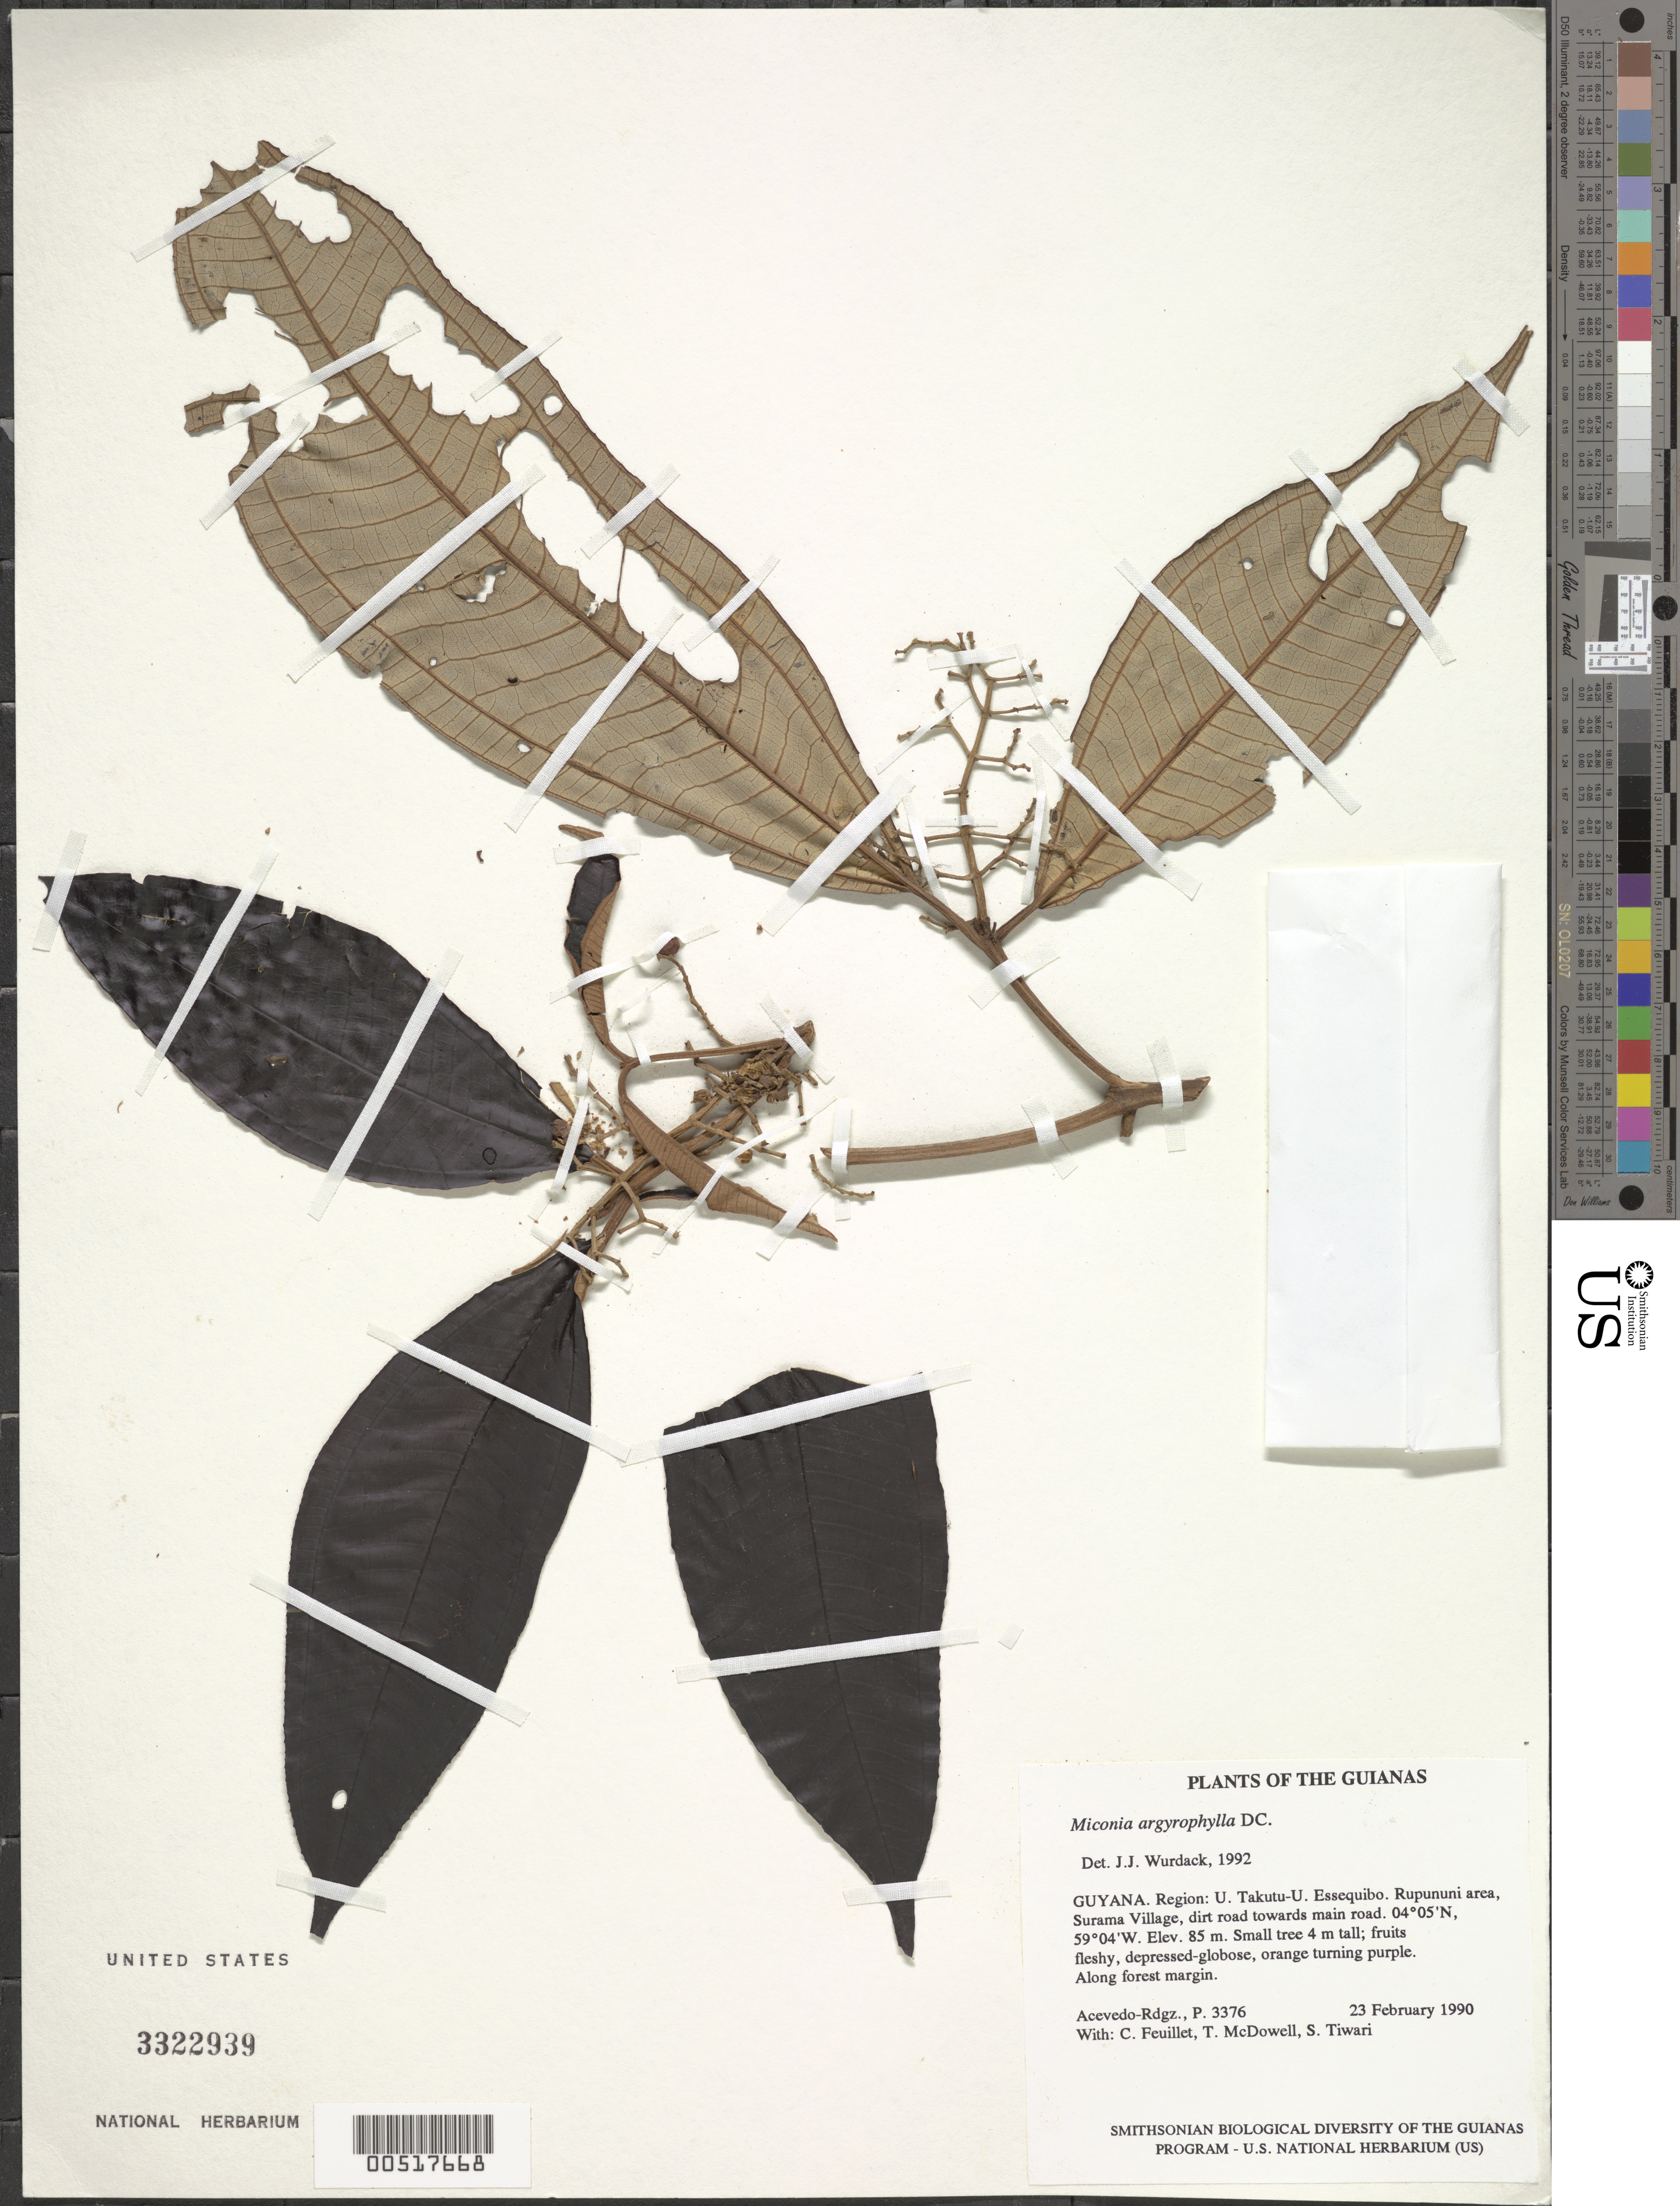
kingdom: Plantae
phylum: Tracheophyta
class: Magnoliopsida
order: Myrtales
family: Melastomataceae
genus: Miconia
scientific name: Miconia argyrophylla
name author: DC.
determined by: Wurdack, John J., (US), US (UNITED STATES)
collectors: P. Acevedo-Rodr., C. Feuillet, T. McDowell & S. Tiwari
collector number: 3376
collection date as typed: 23 Feb 1990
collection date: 1990-02-23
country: Guyana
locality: U. Takutu - U. Essequibo. Rupununi area, Surama Village, dirt road towards main road.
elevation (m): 85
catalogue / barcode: US 3322939